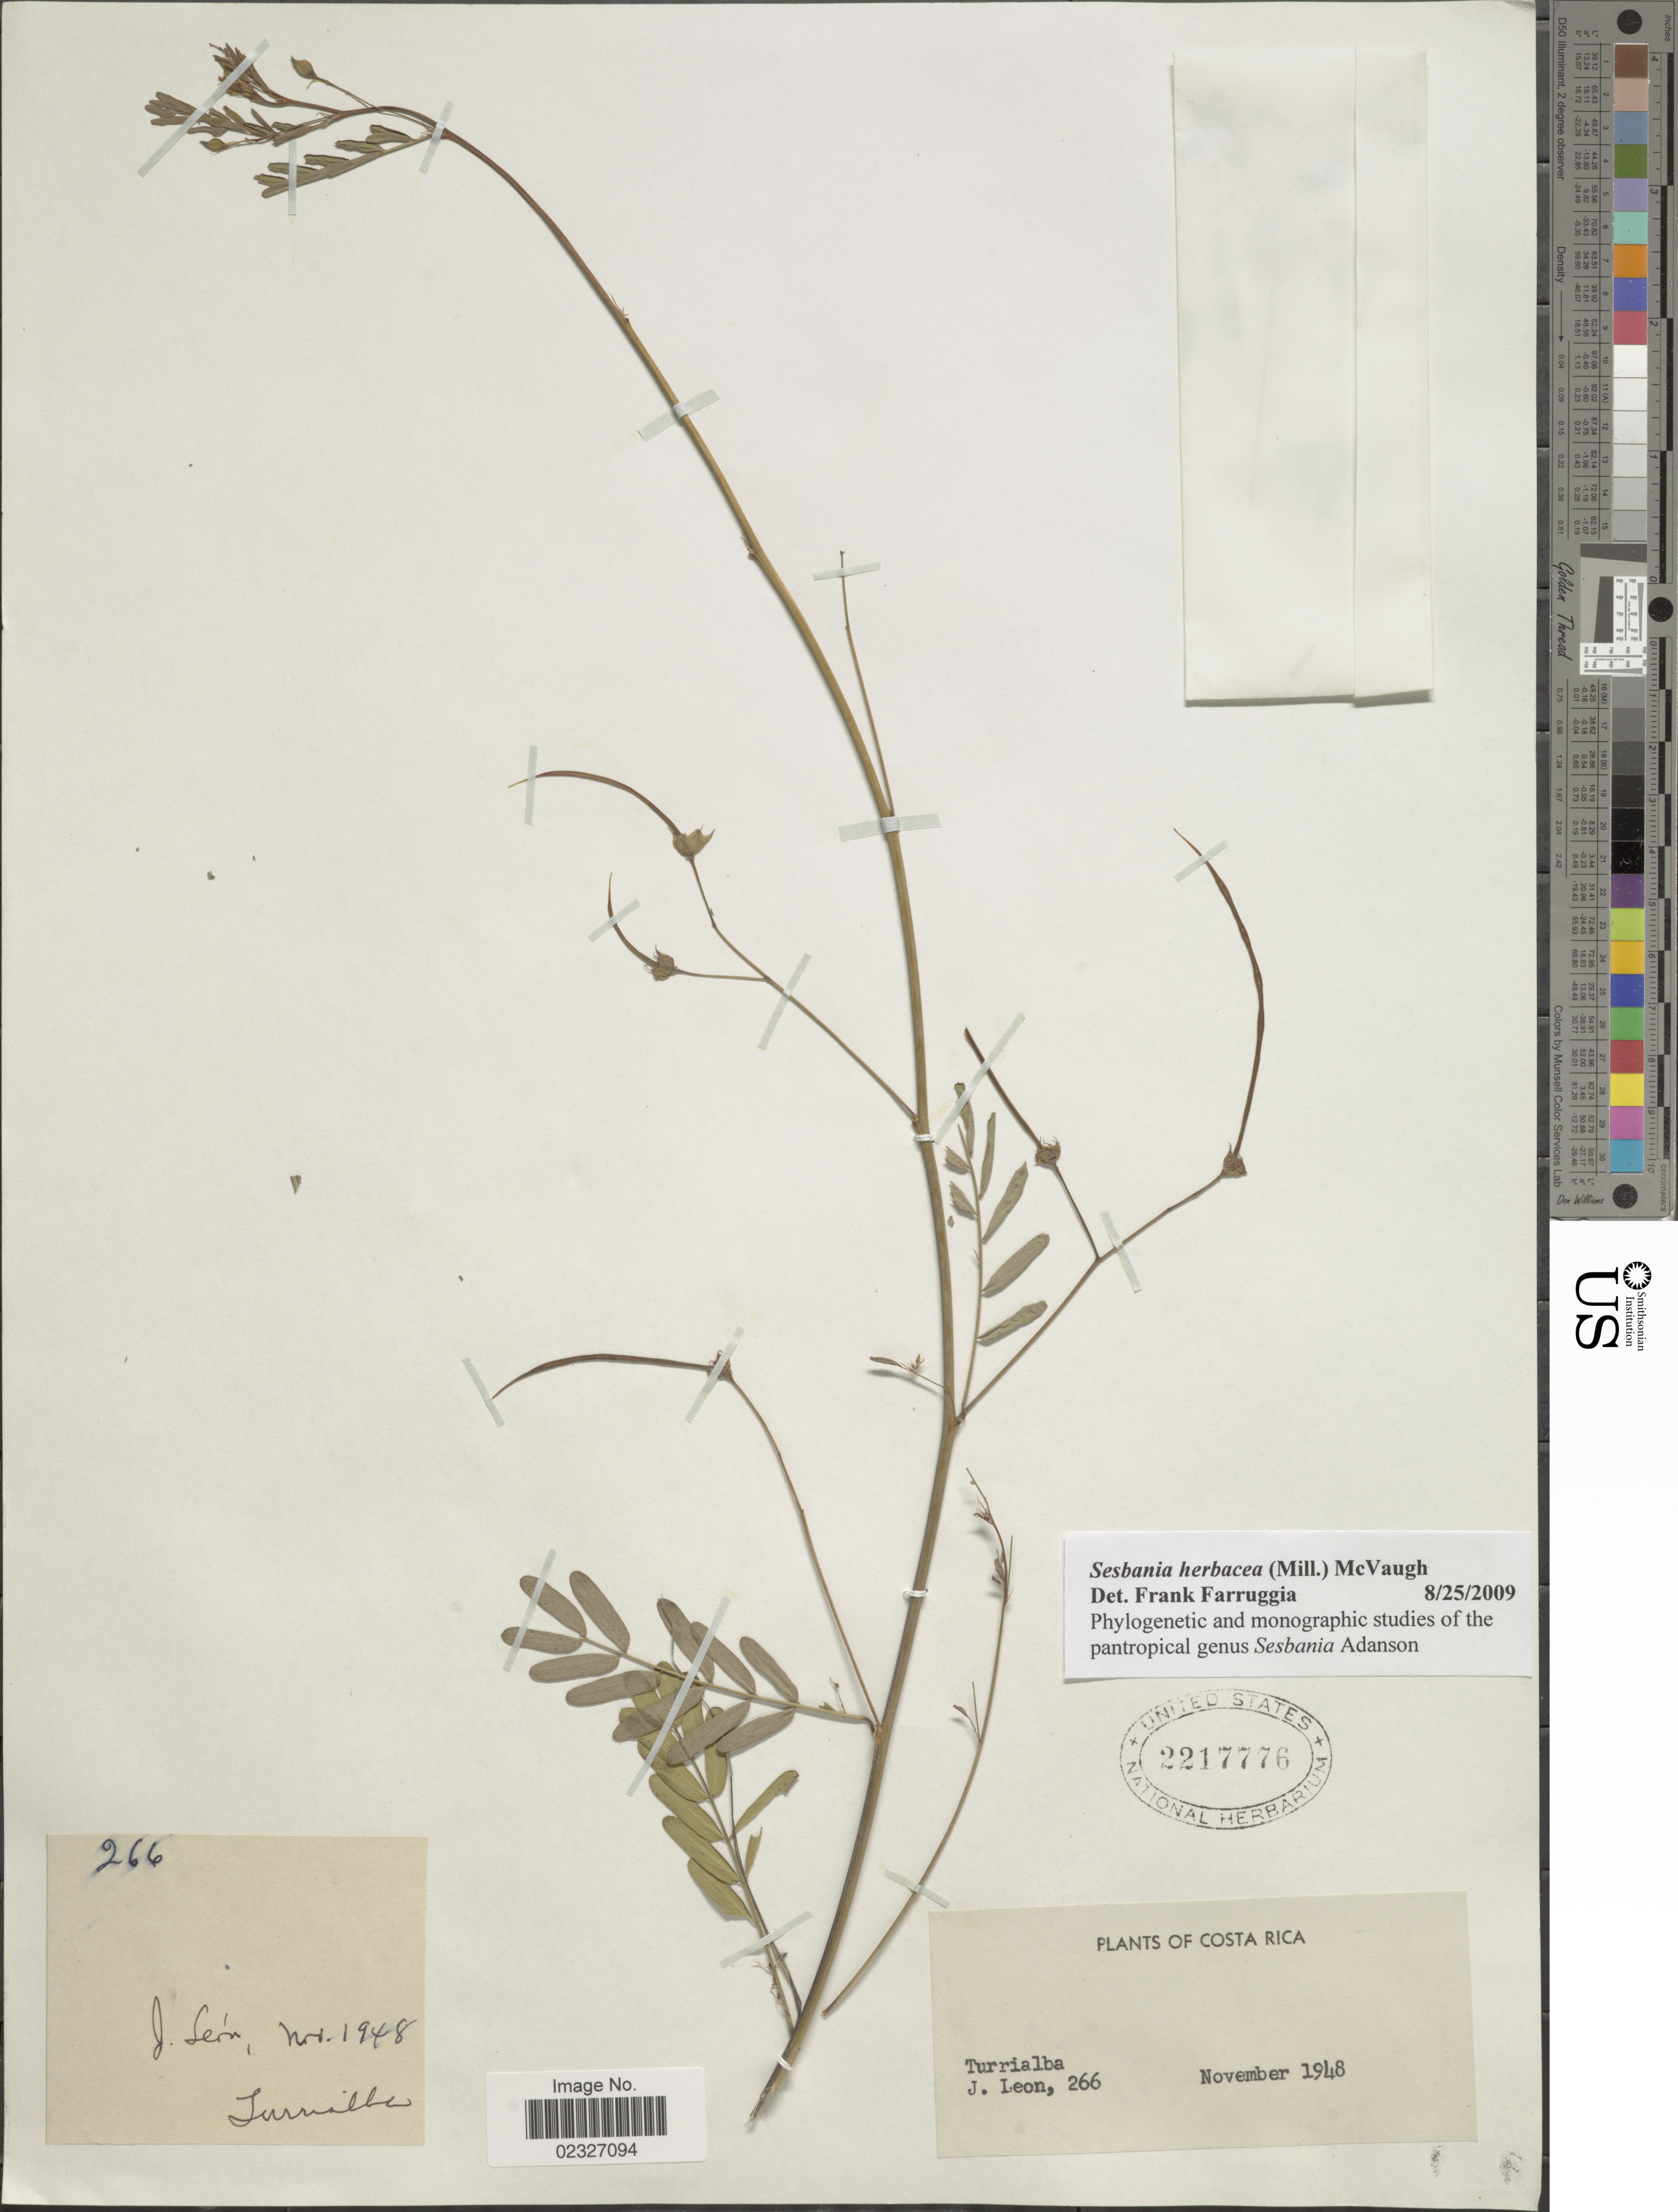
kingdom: Plantae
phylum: Tracheophyta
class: Magnoliopsida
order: Fabales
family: Fabaceae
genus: Sesbania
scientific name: Sesbania herbacea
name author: (Mill.) McVaugh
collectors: J. León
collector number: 266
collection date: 1948-11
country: Costa Rica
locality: Turrialba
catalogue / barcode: US 2217776